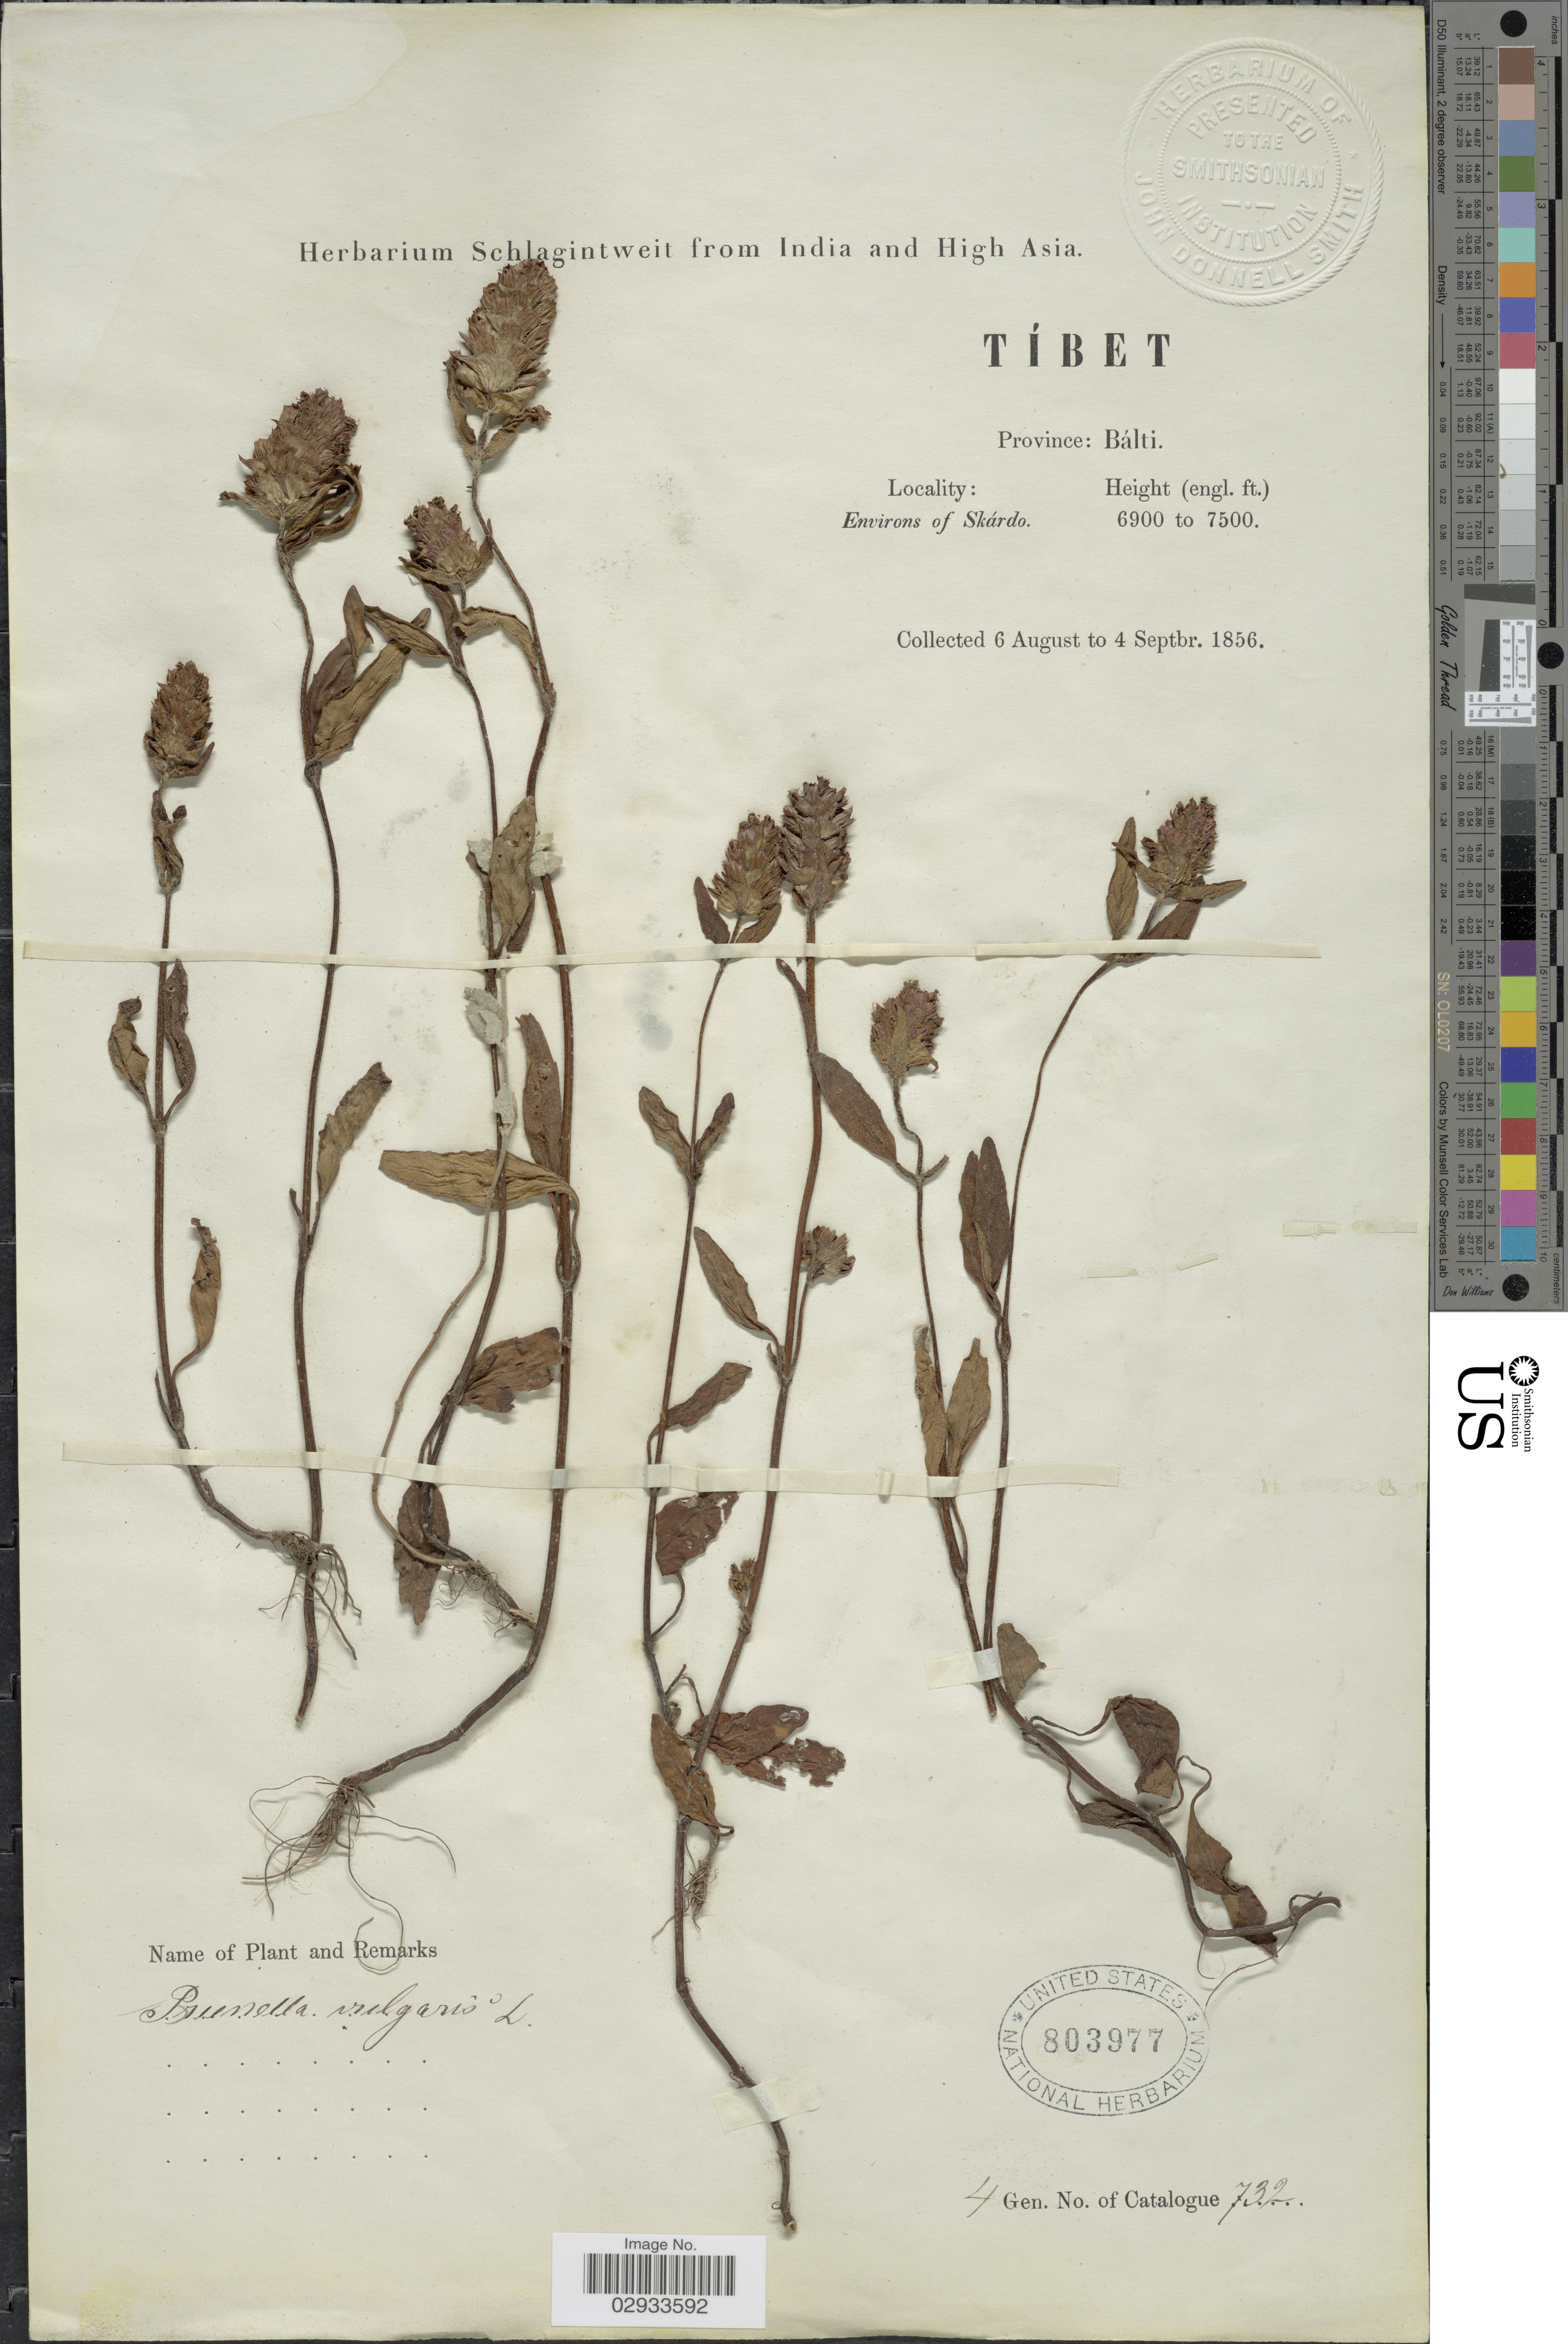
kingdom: Plantae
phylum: Tracheophyta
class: Magnoliopsida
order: Lamiales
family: Lamiaceae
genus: Prunella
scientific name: Prunella vulgaris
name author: L.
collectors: ex herb. Schlagintweit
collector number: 732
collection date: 1856-08-06/1856-09-04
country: China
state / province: Xizang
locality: Tíbet, Province: Bálti, Environs of Skárdo.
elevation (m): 2103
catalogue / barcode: US 803977